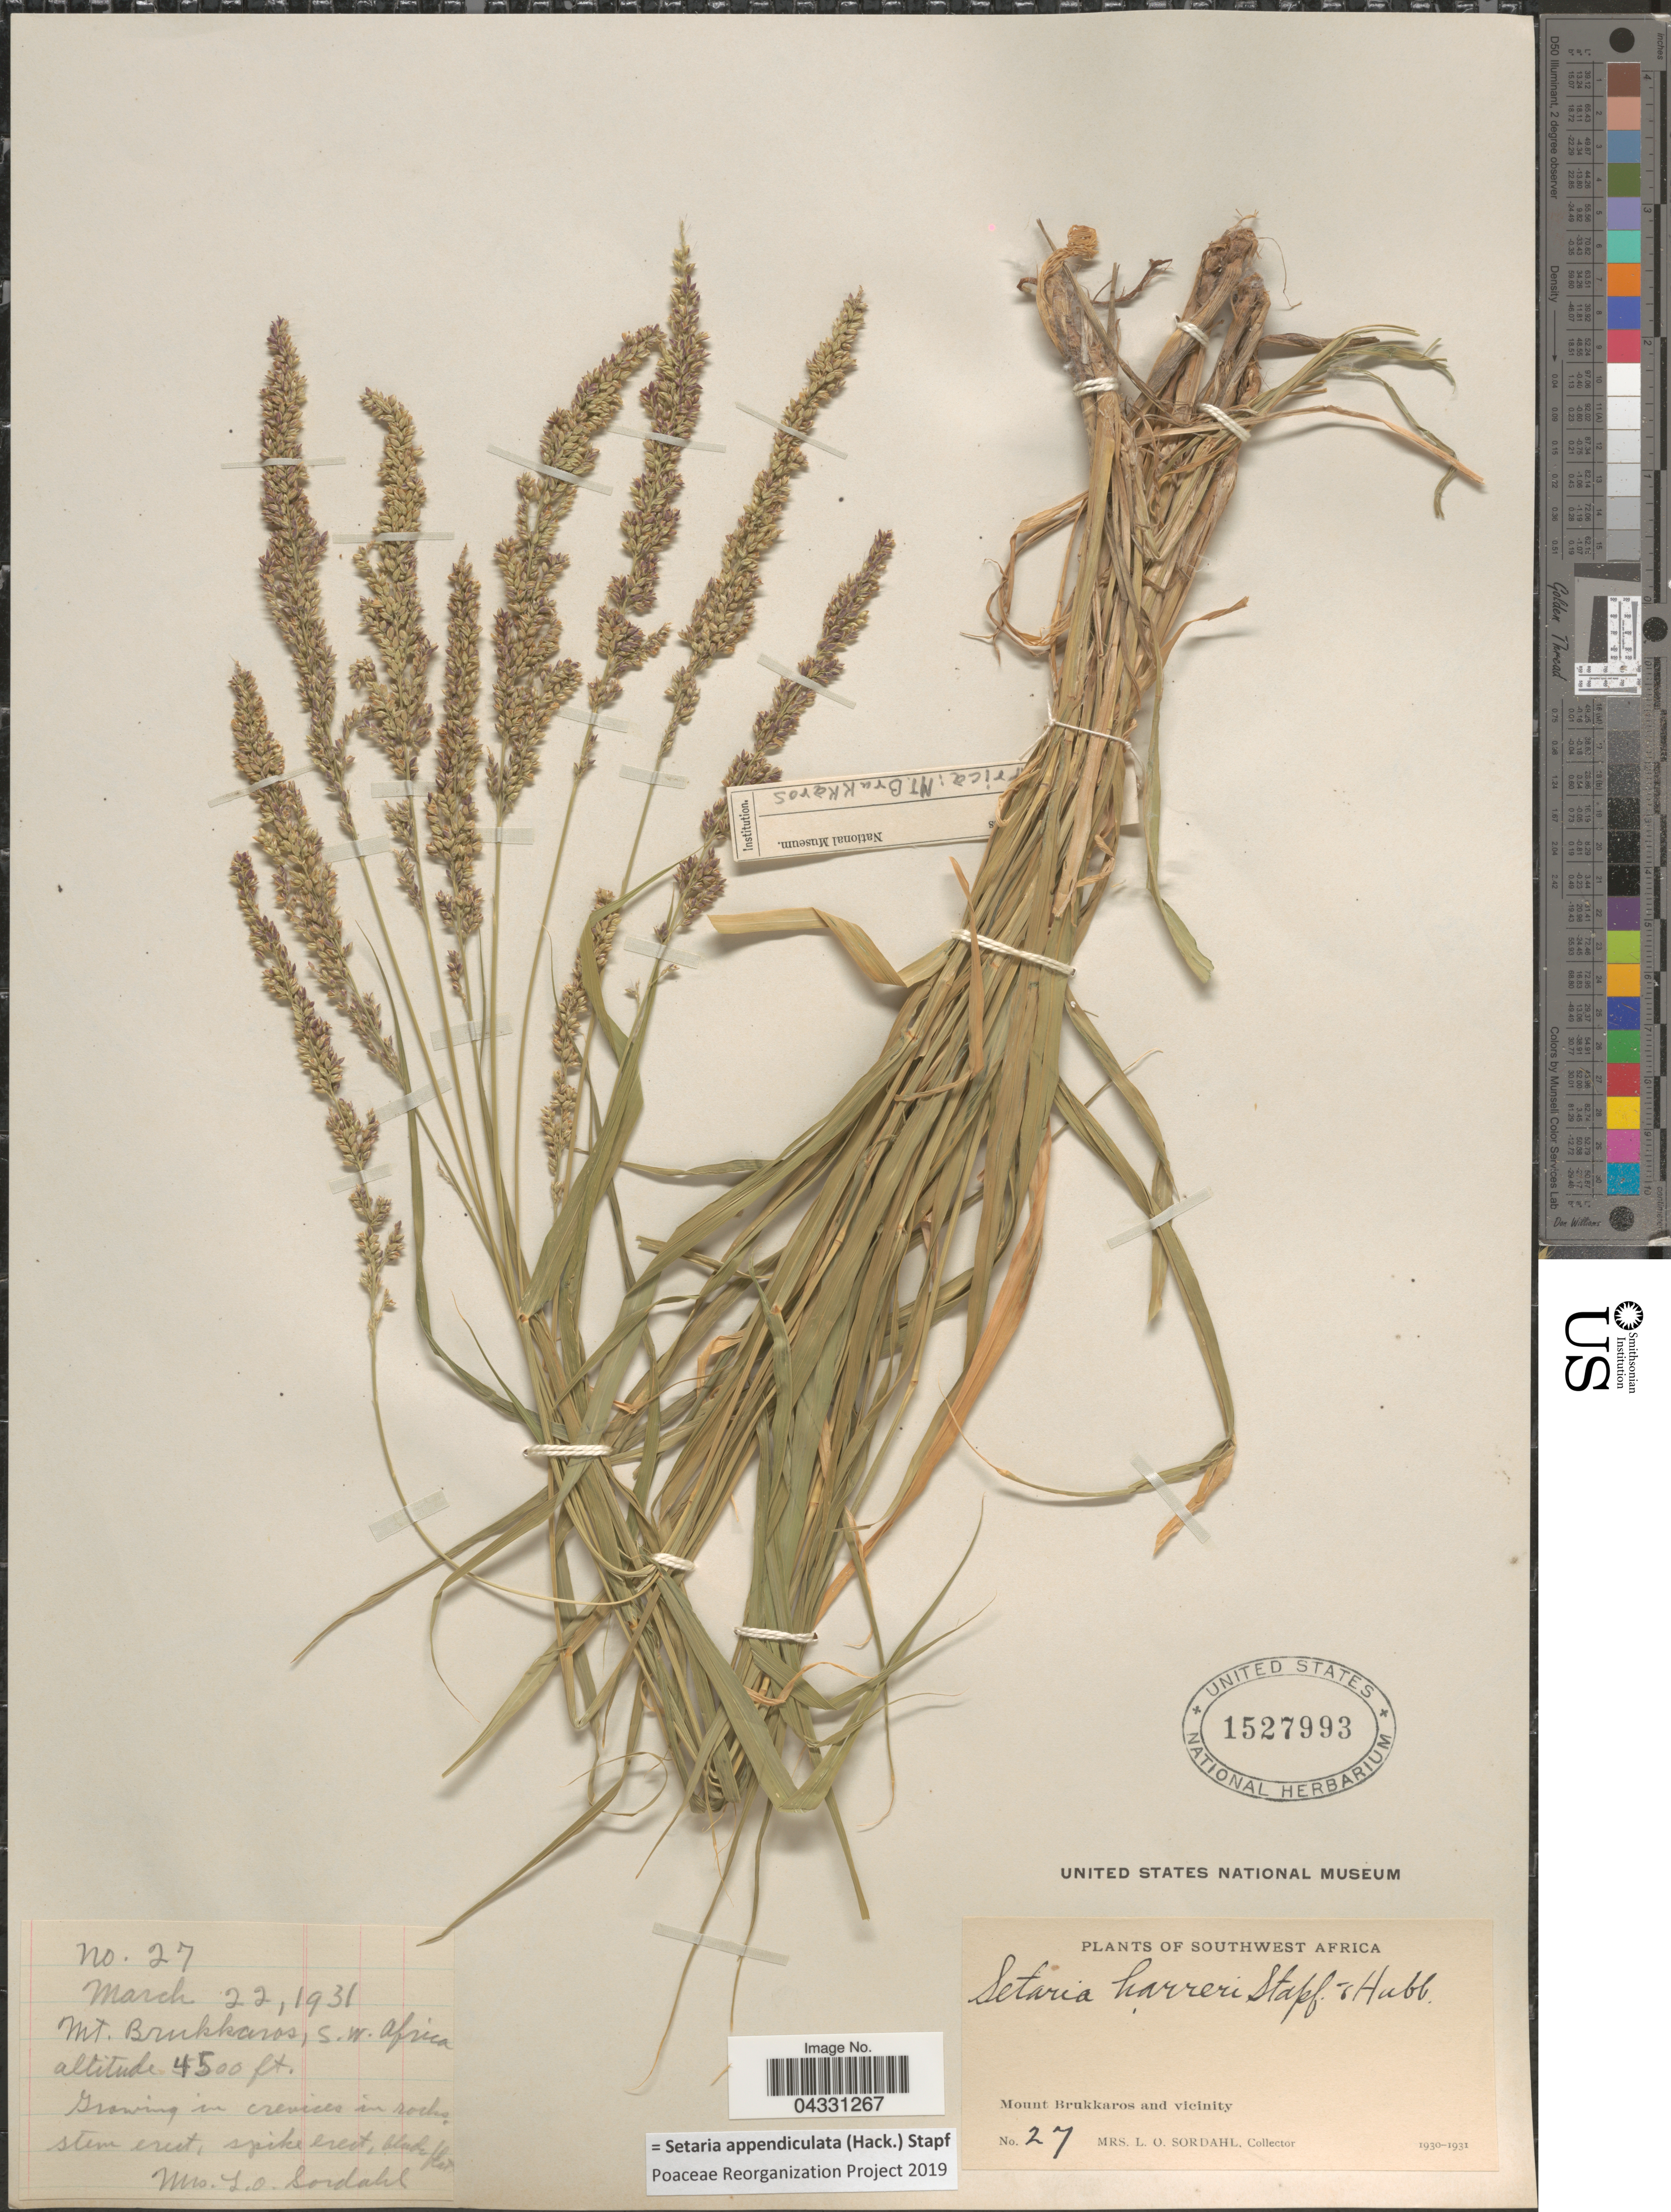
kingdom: Plantae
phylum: Tracheophyta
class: Liliopsida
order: Poales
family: Poaceae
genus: Setaria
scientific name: Setaria appendiculata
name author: (Hack.) Stapf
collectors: L. Sordahl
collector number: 27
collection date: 1931-03-22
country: Namibia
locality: Mt. Brukkaros and vicinity. S.W. Africa.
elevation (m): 1372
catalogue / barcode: US 1527993